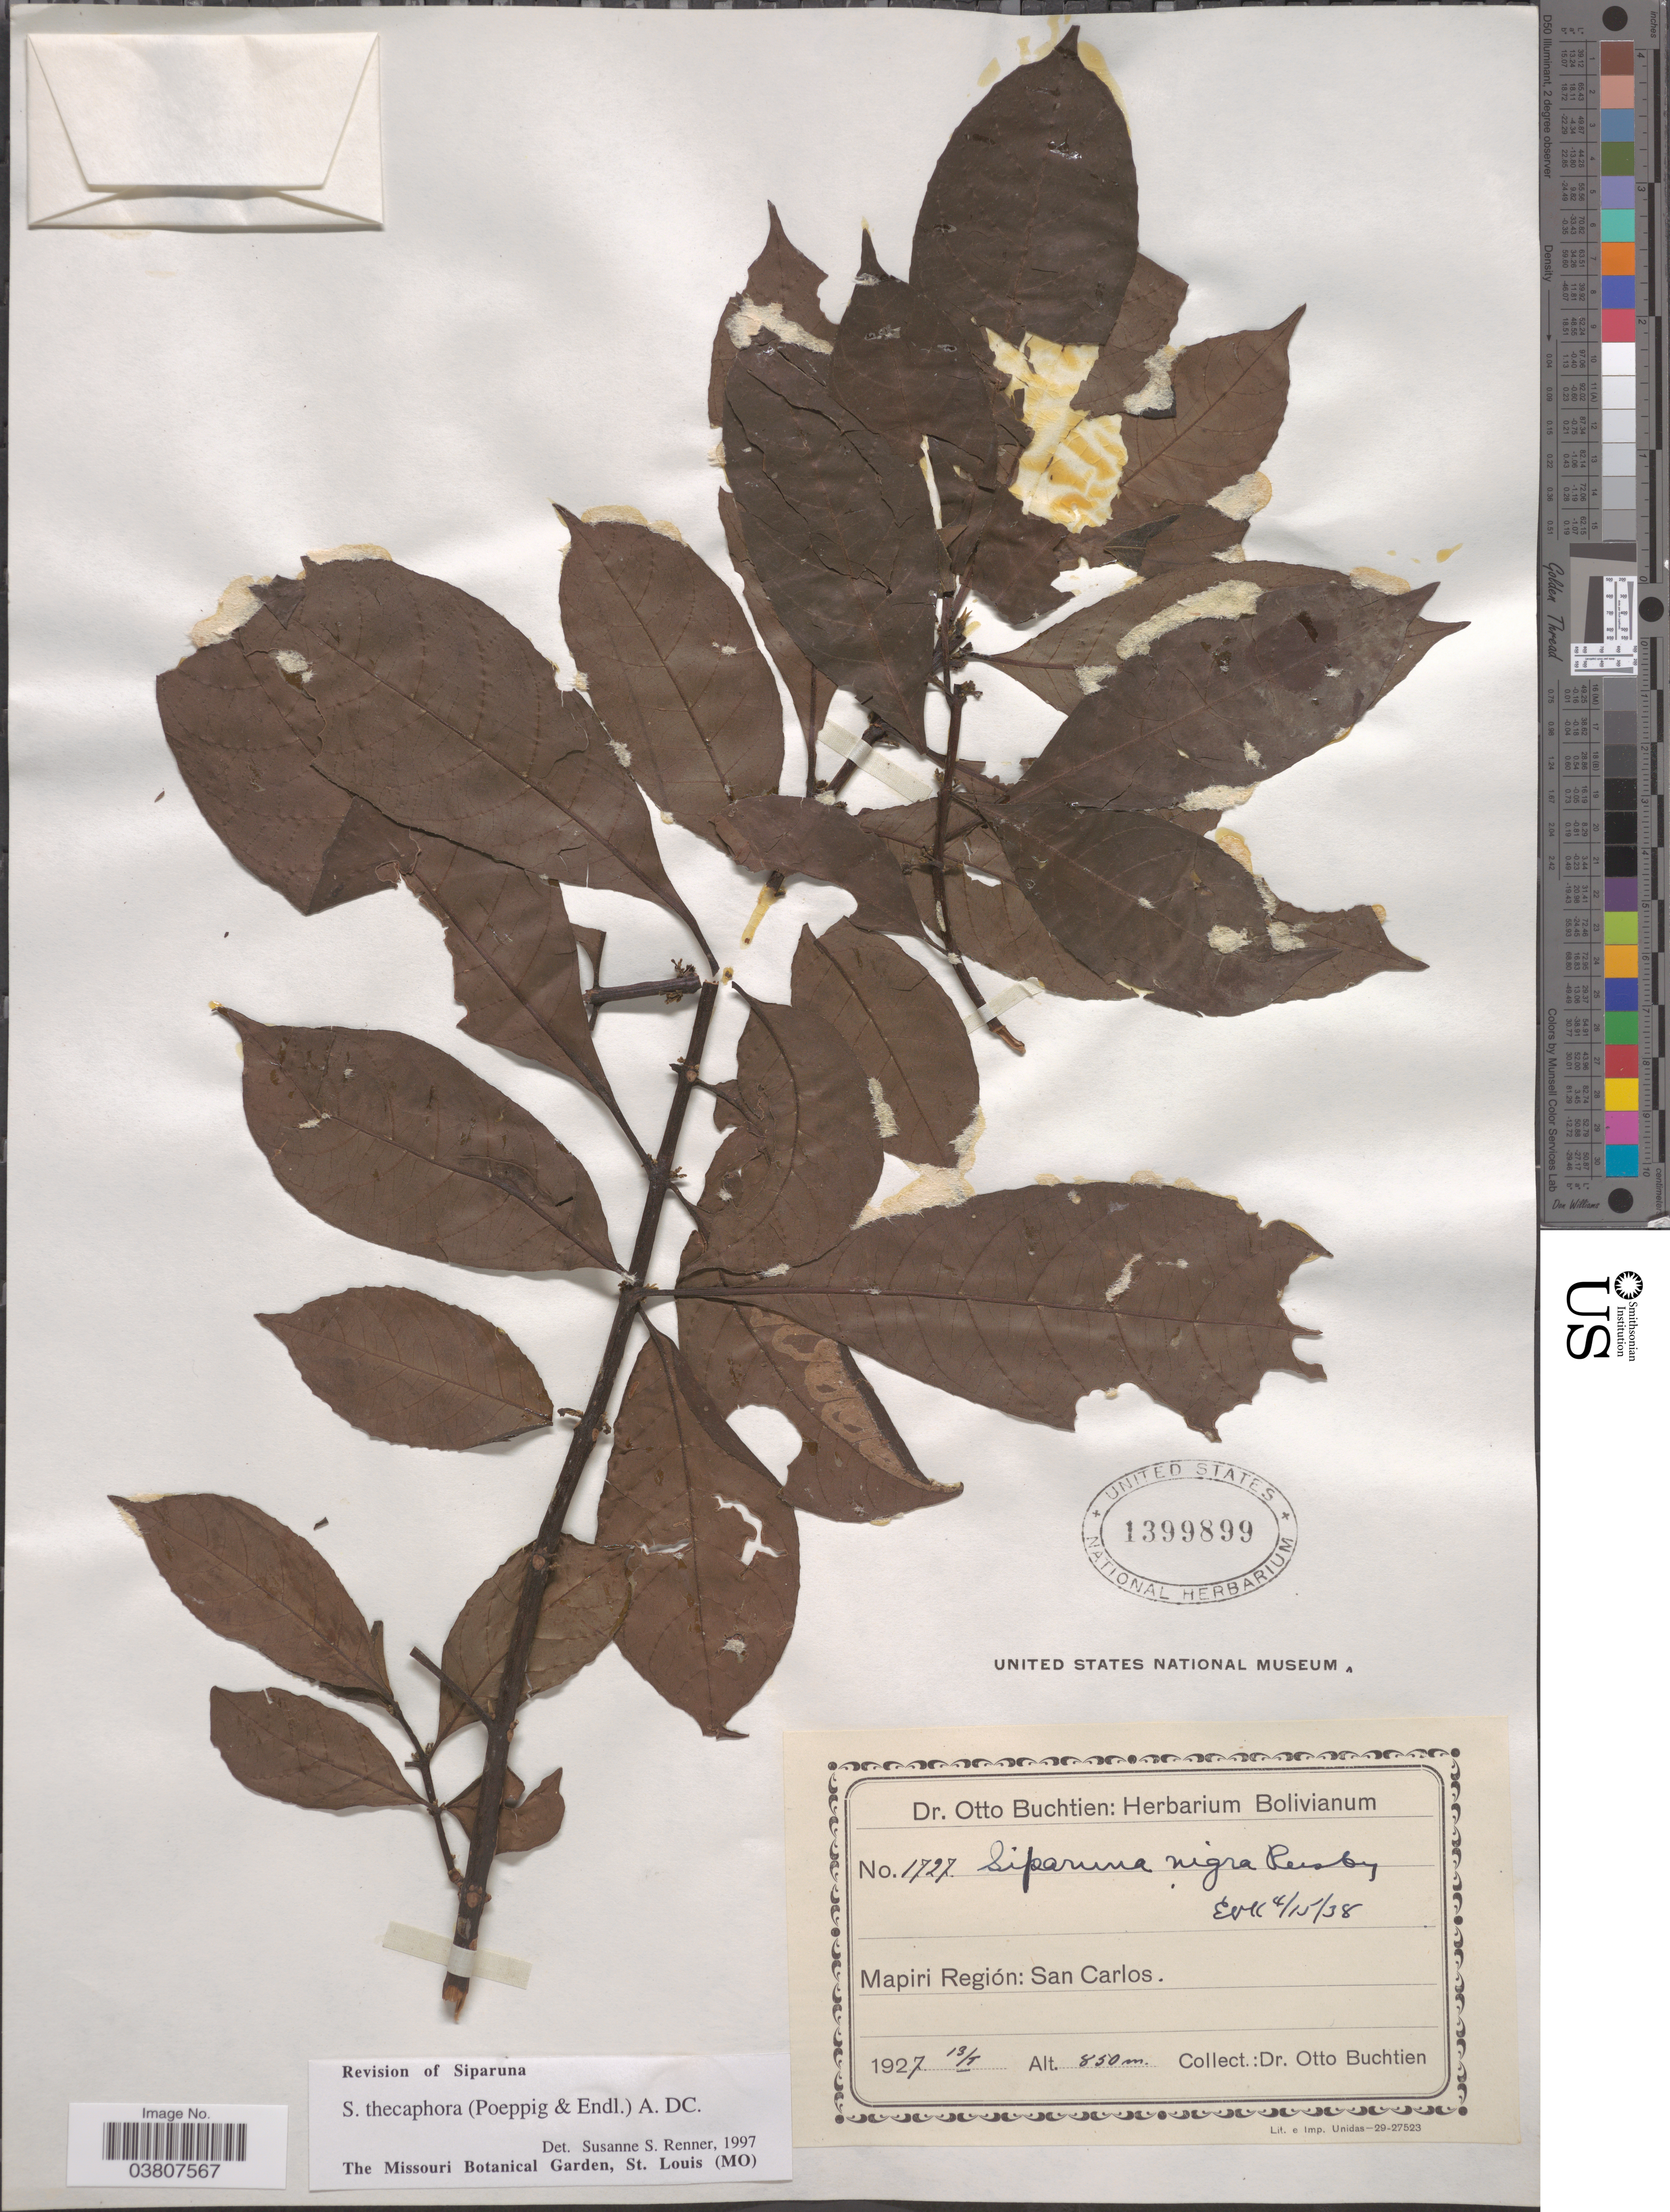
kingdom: Plantae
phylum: Tracheophyta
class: Magnoliopsida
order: Laurales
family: Siparunaceae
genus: Siparuna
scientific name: Siparuna thecaphora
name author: (Poepp. & Endl.) A. DC.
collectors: O. Buchtien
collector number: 1727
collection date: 1927-01-13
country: Bolivia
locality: Mapiri Región: San Carlos.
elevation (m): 850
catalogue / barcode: US 1399899